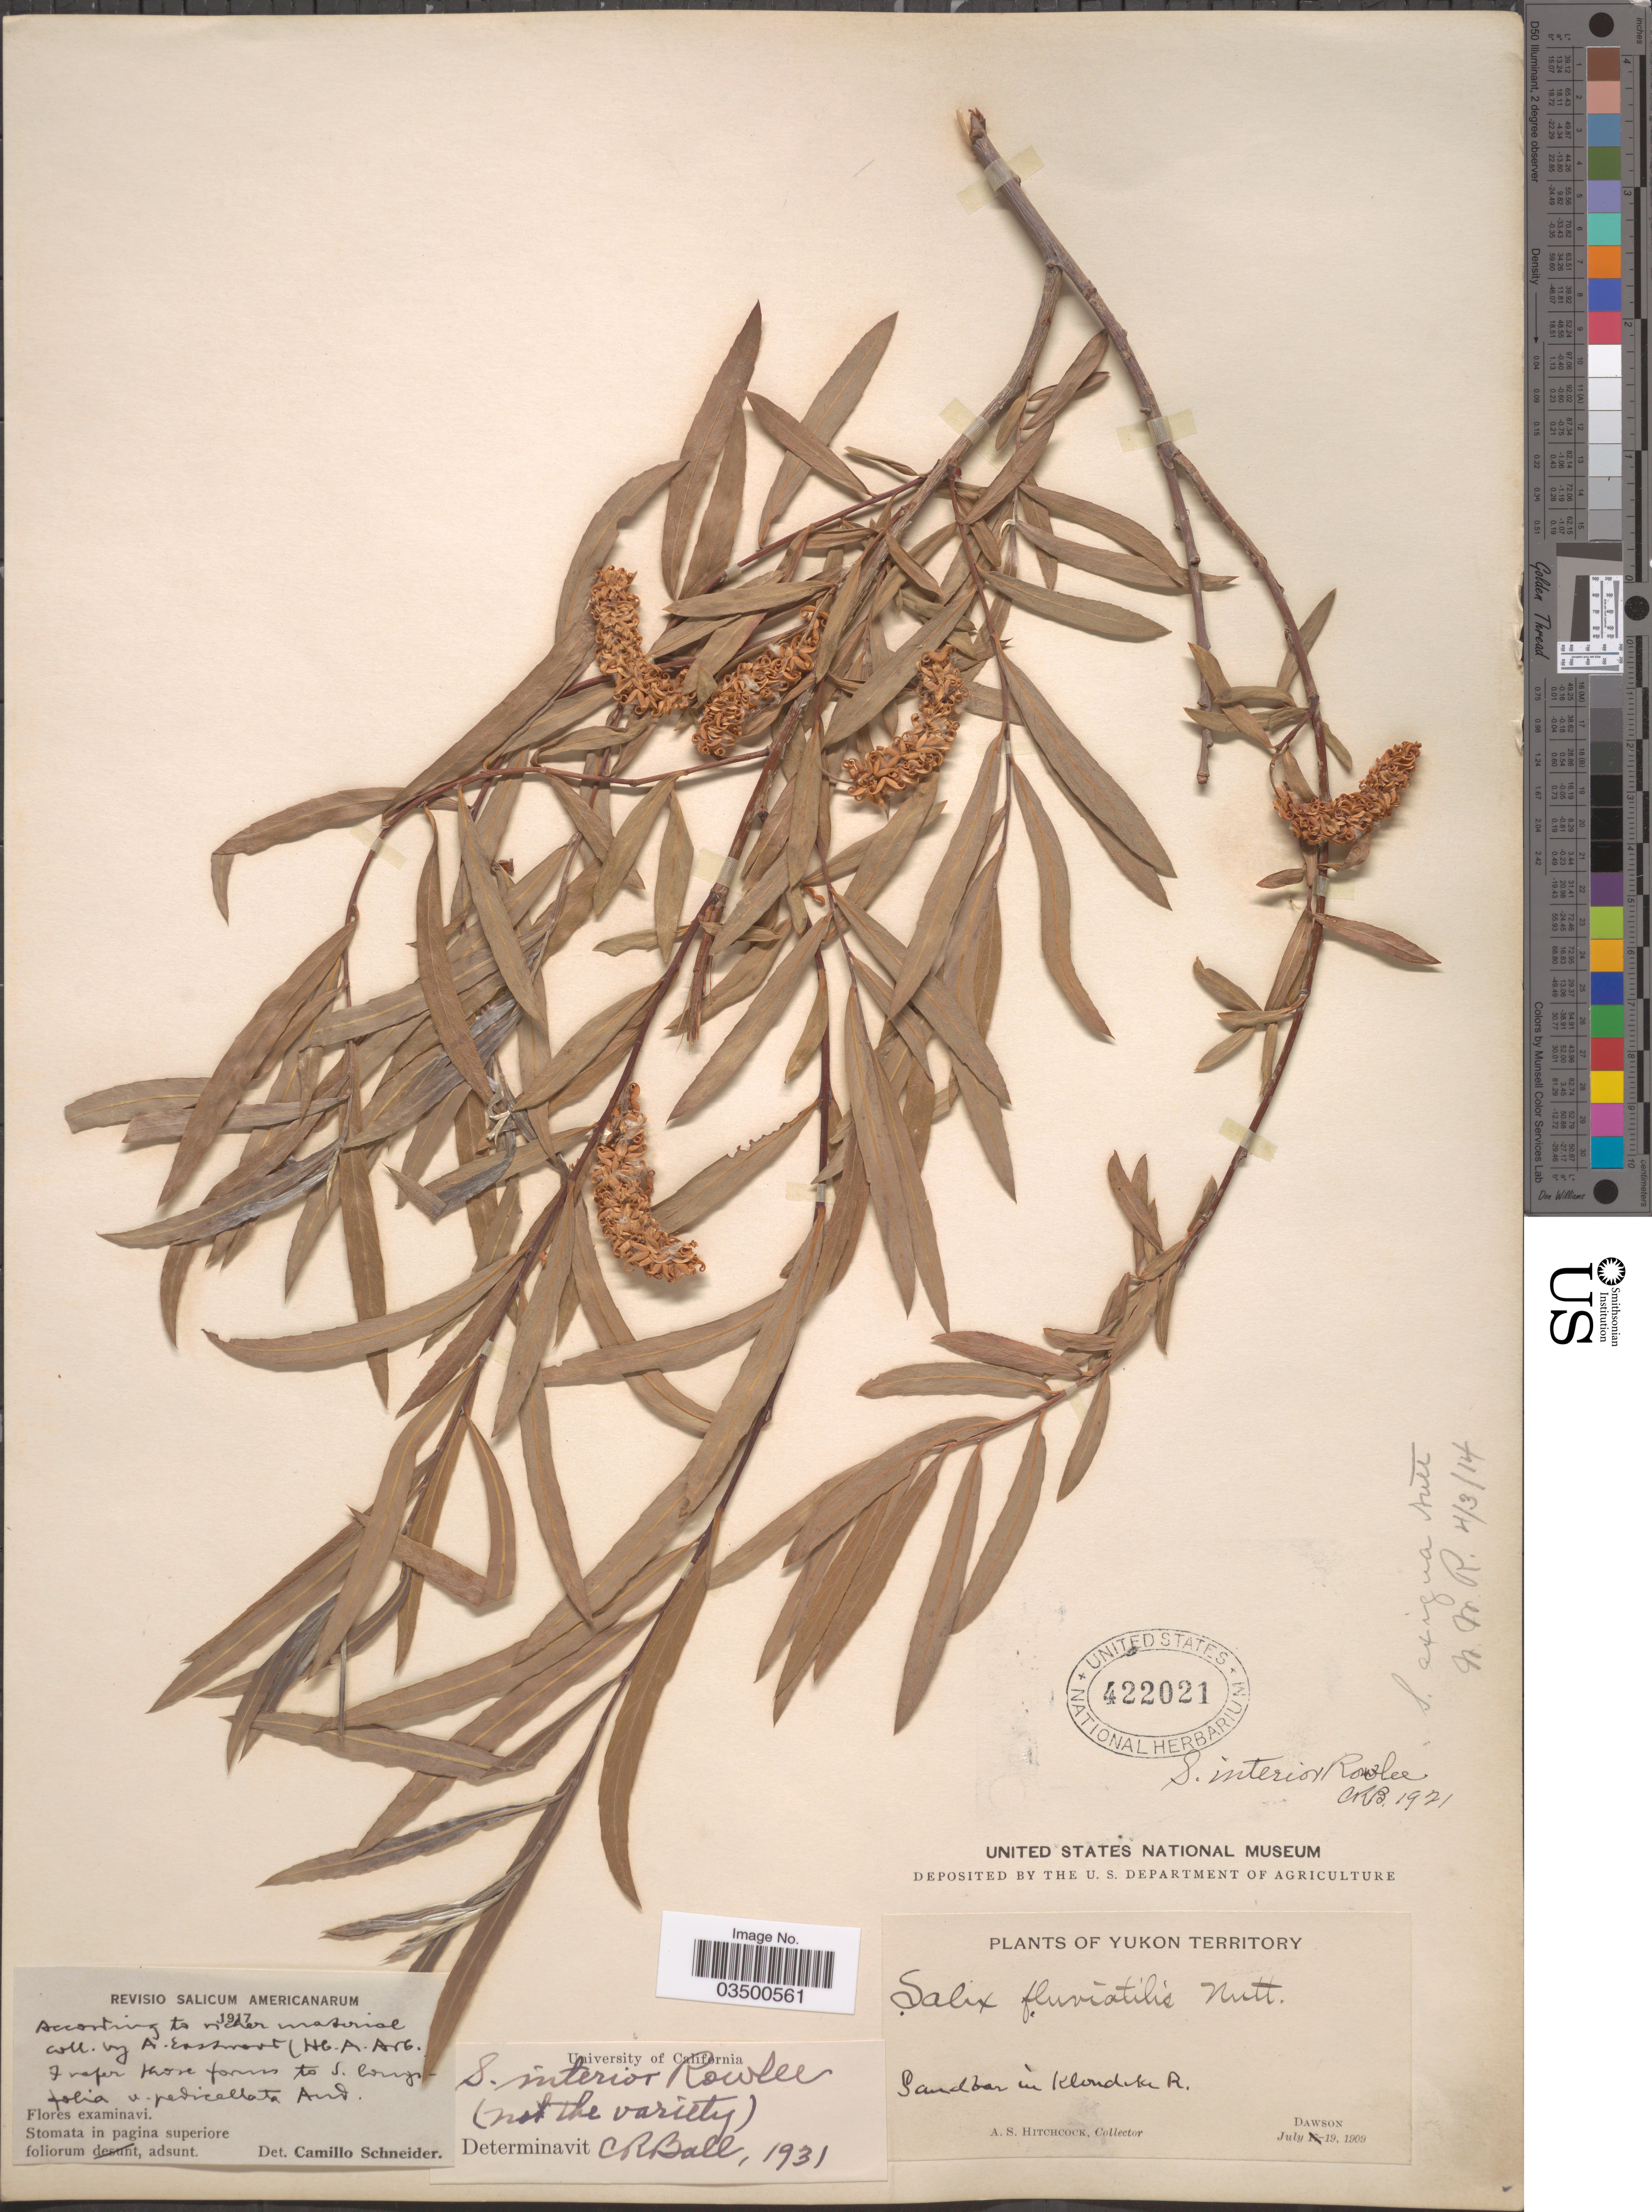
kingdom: Plantae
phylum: Tracheophyta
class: Magnoliopsida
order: Malpighiales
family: Salicaceae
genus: Salix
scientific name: Salix interior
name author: Rowlee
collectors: A. S. Hitchcock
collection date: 1909-07-19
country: Canada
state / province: Yukon Territory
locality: Sandbar in Klondike R.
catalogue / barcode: US 422021